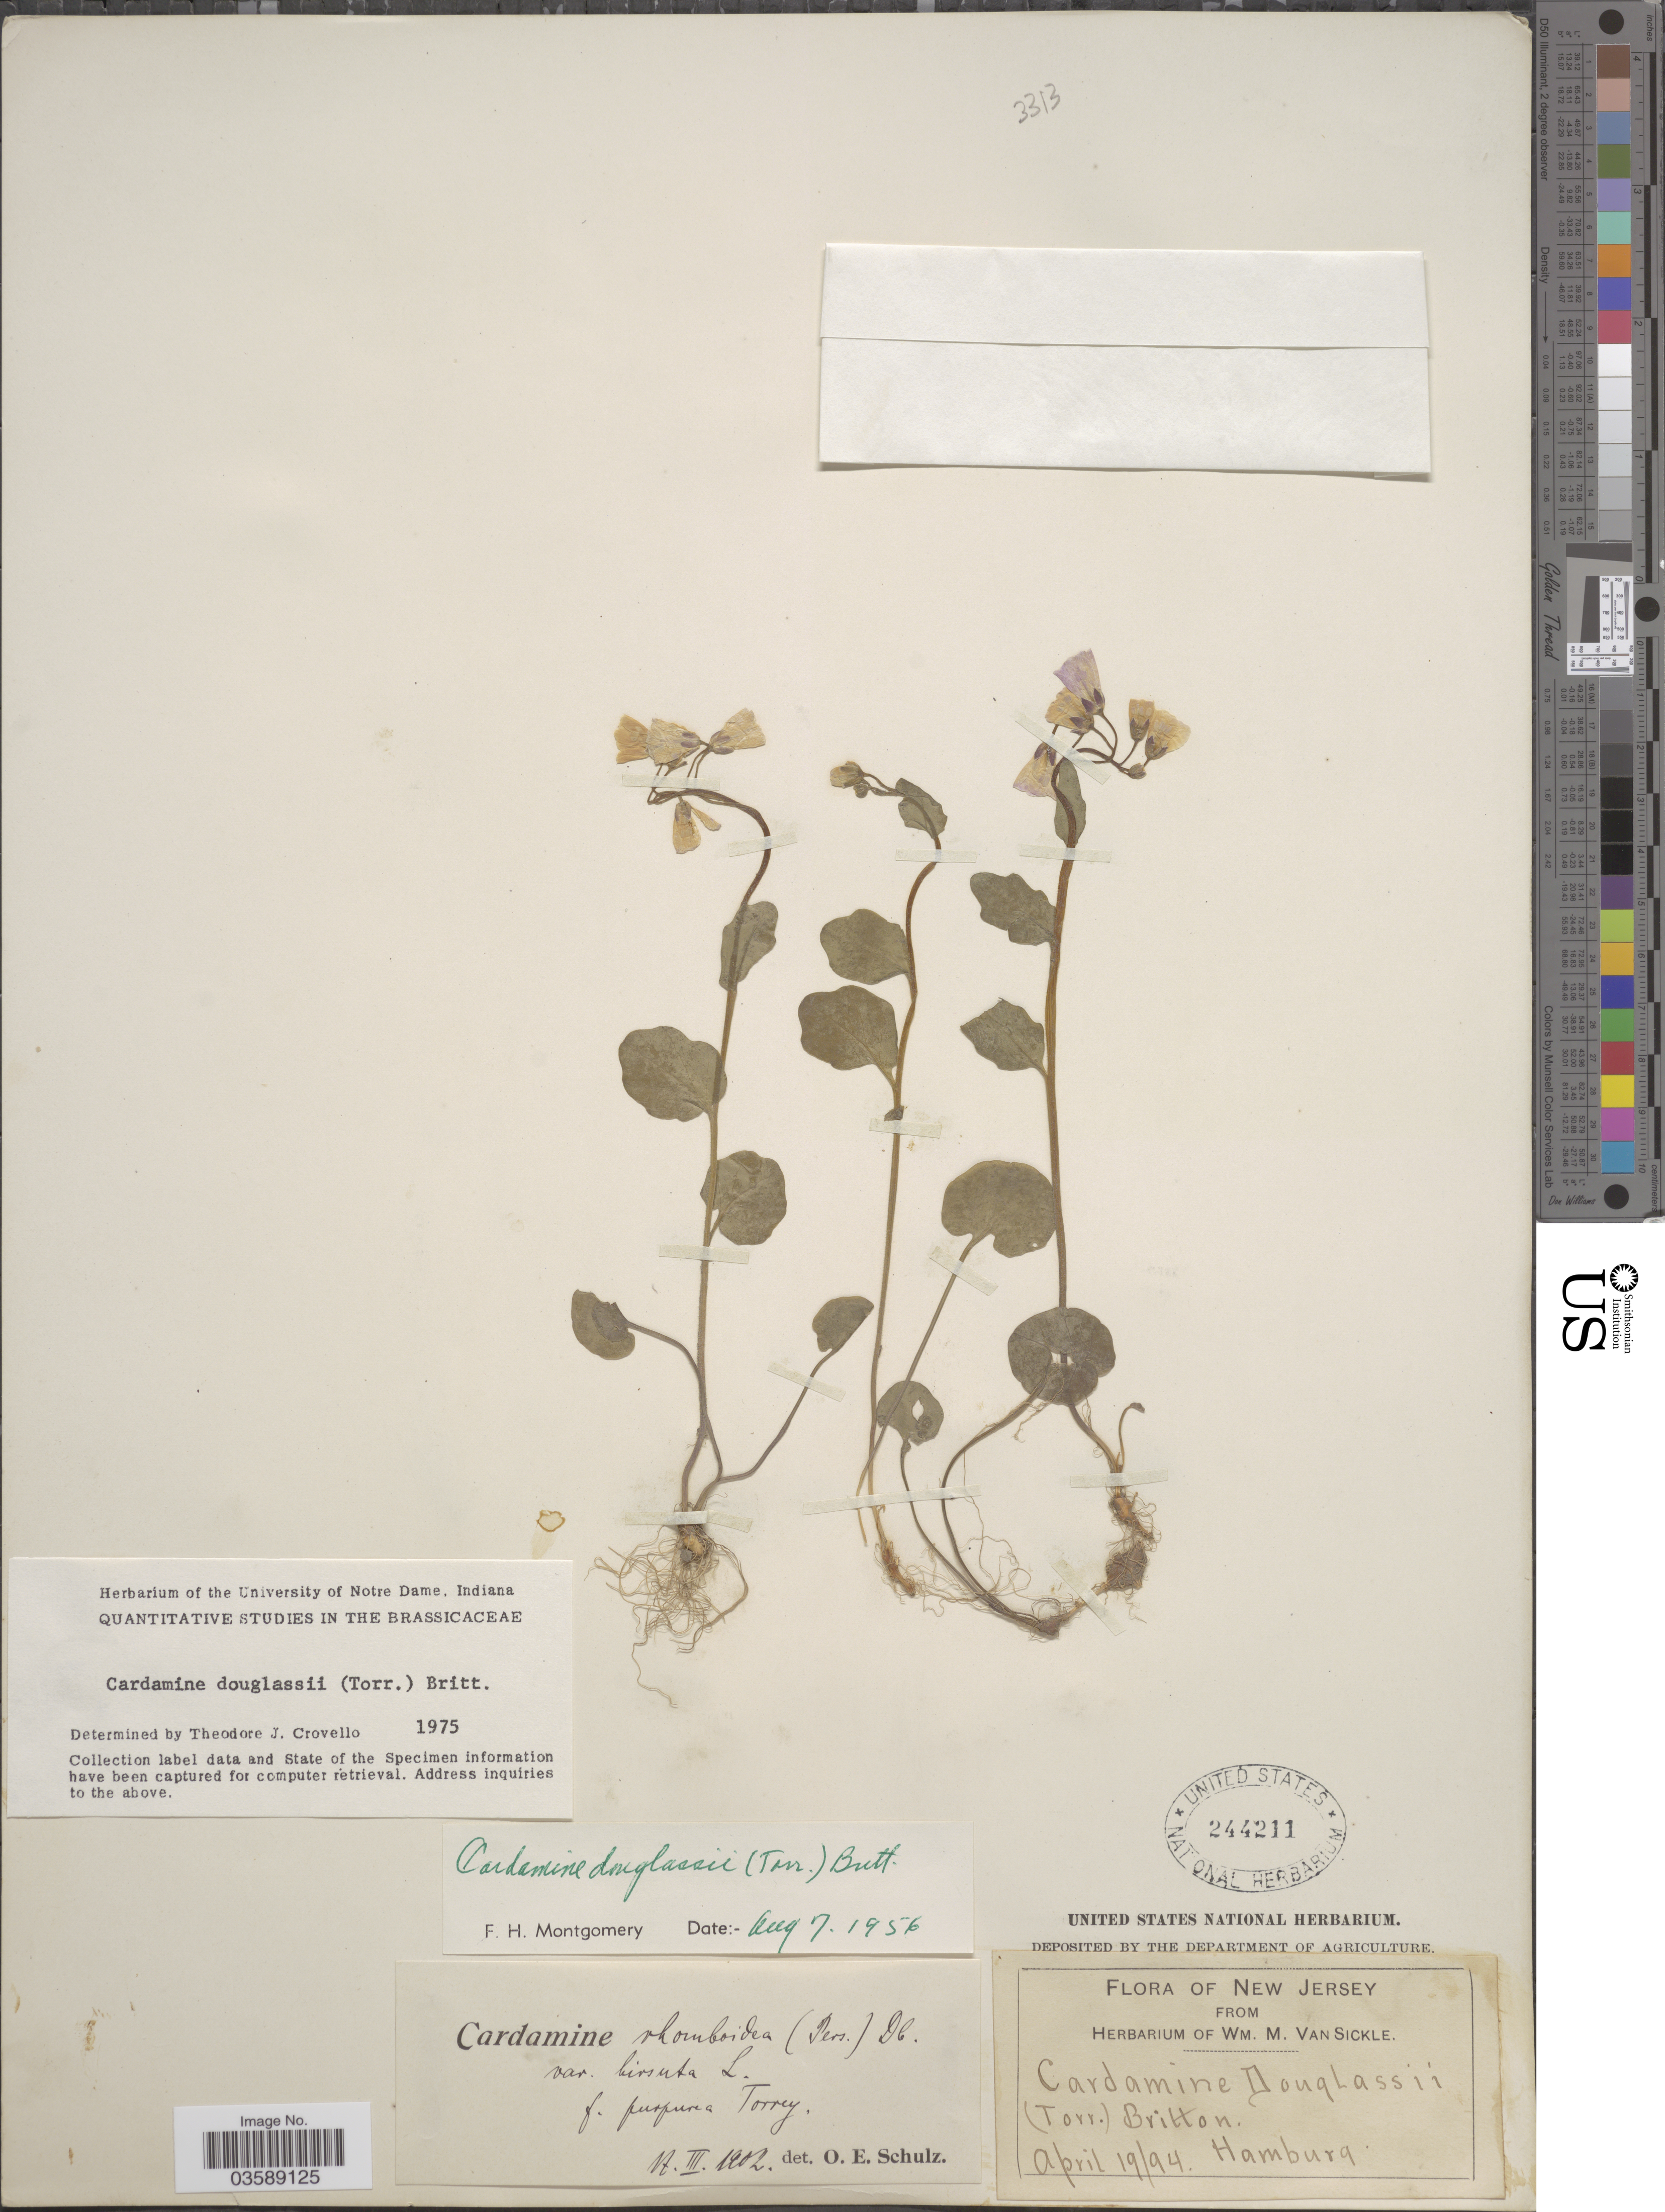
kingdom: Plantae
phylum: Tracheophyta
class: Magnoliopsida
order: Brassicales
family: Brassicaceae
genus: Cardamine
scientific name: Cardamine douglassii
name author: Britton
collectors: ex herb. Wm. M. Van Sickle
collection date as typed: Transcribed d/m/y: 19/4/94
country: United States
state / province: New Jersey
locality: Hamburg.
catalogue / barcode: US 244211